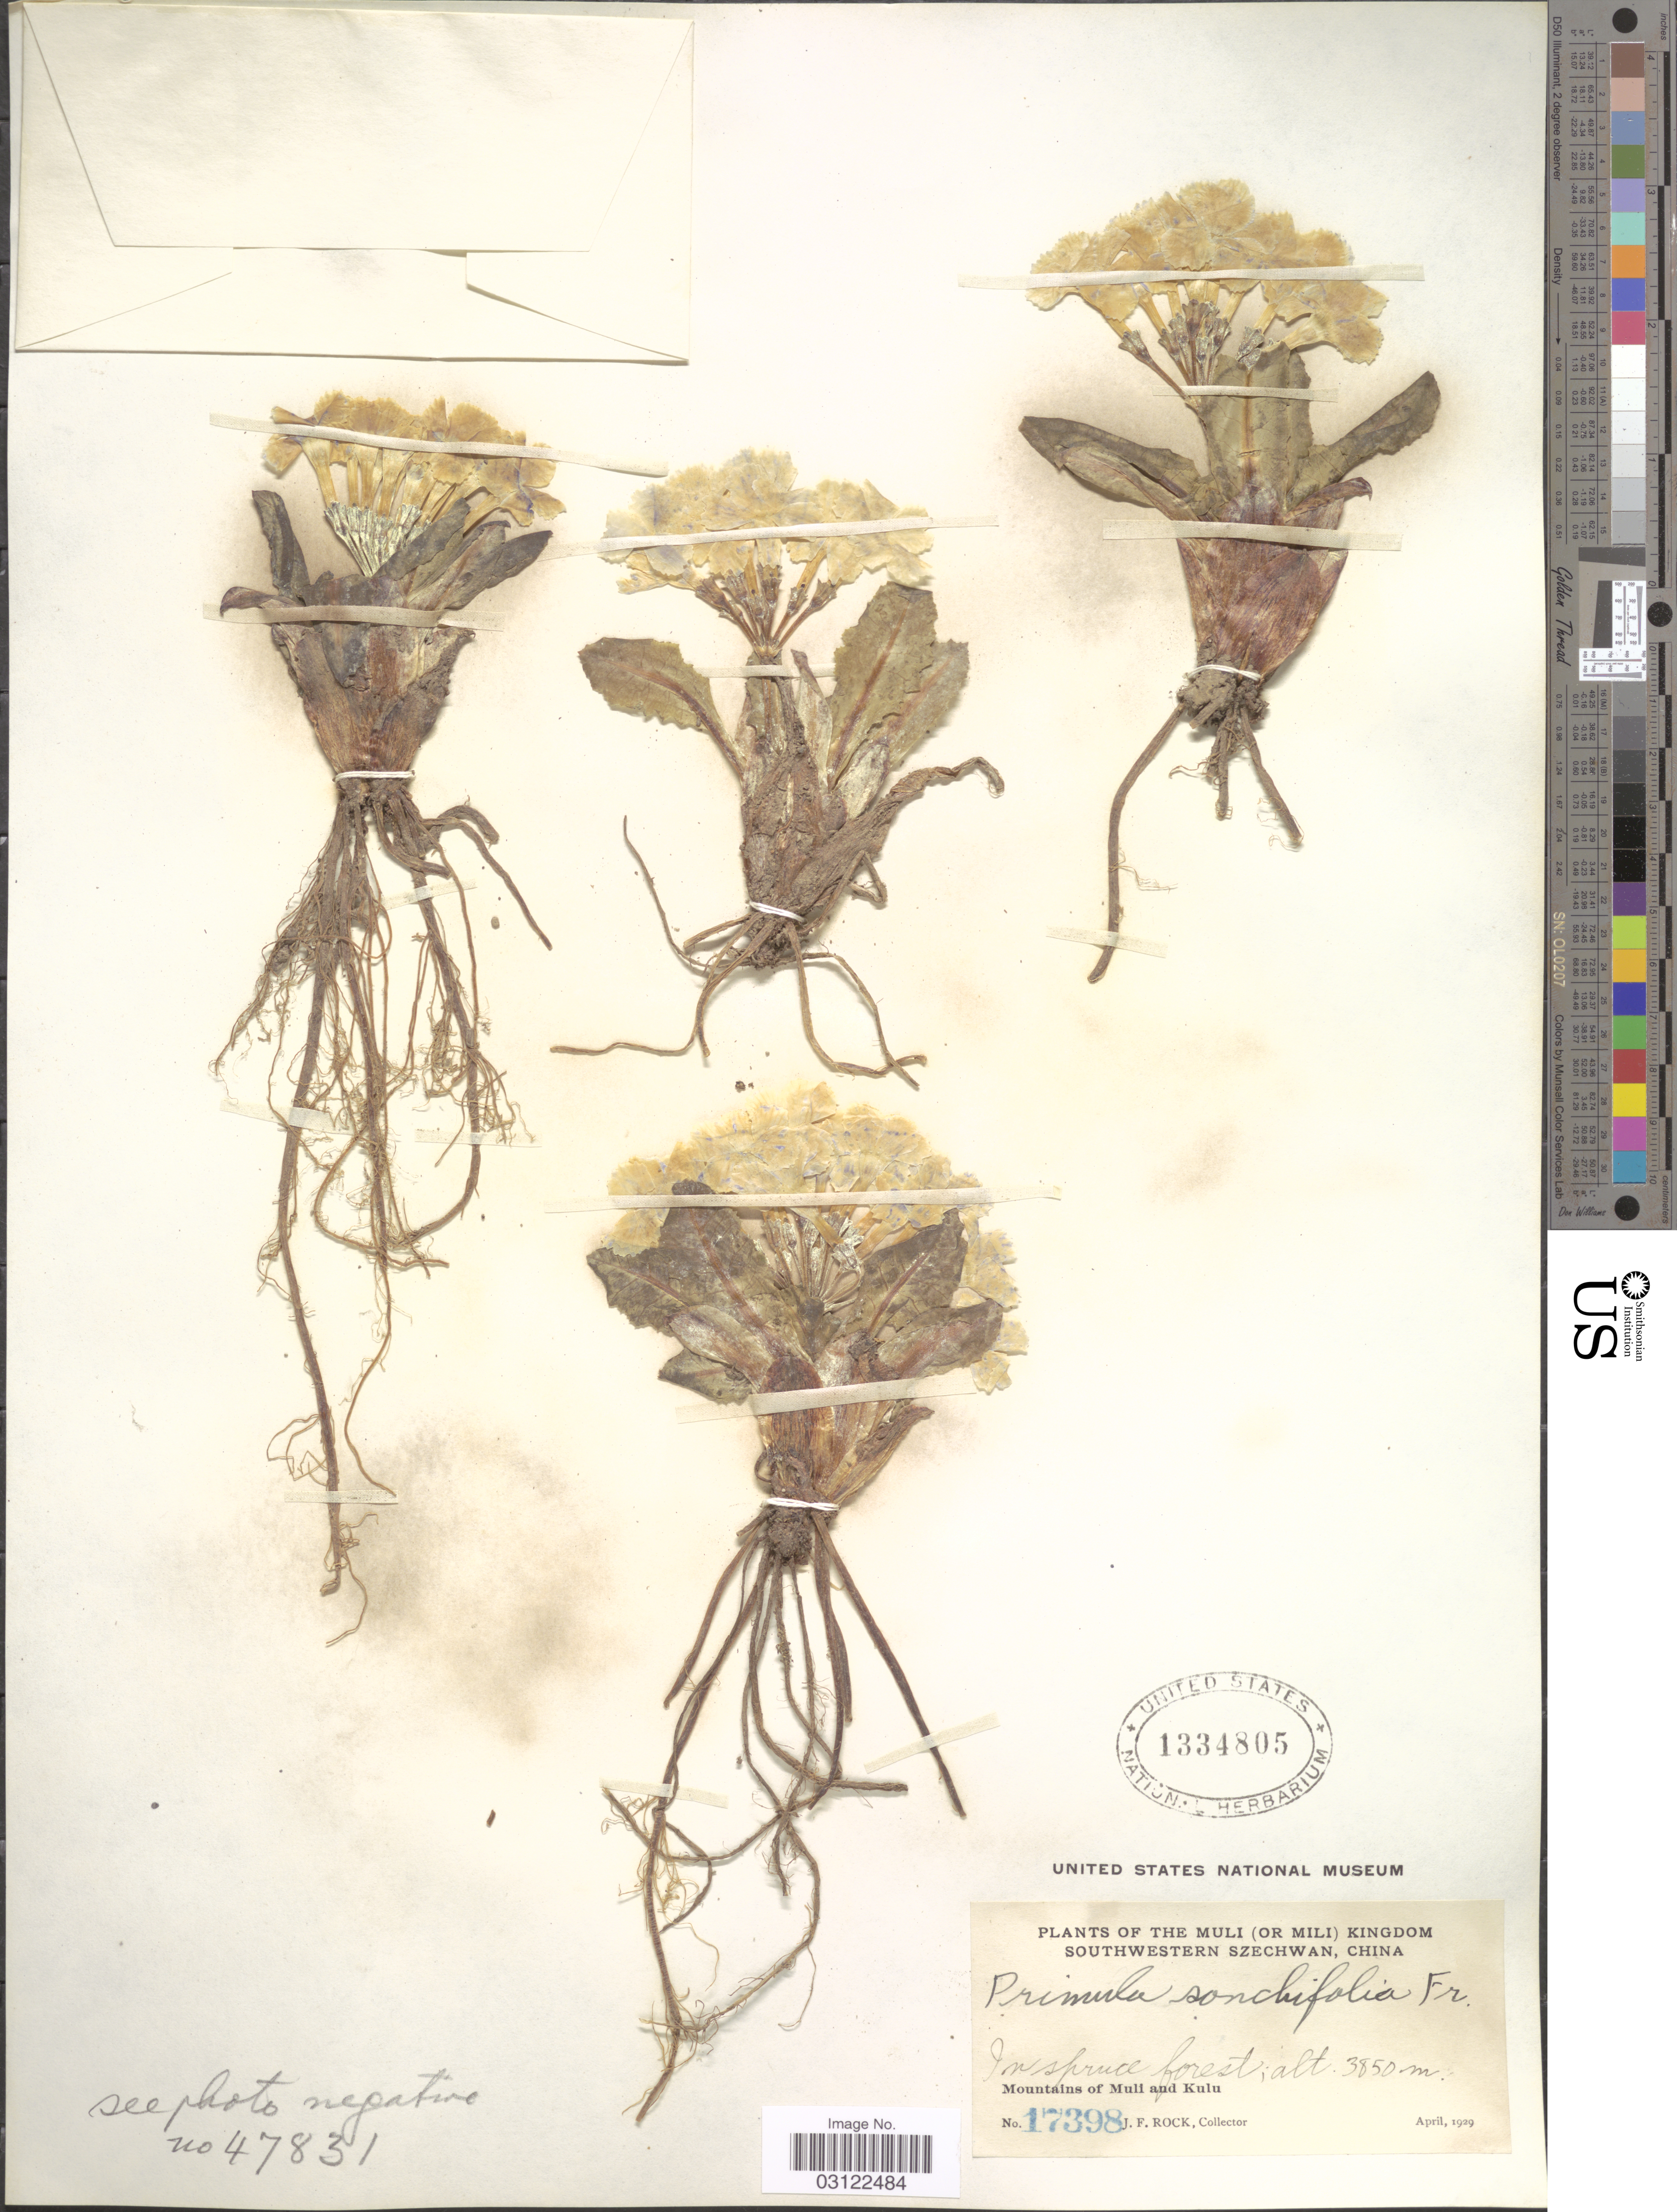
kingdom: Plantae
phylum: Tracheophyta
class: Magnoliopsida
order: Ericales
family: Primulaceae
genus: Primula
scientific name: Primula sonchifolia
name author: Franch.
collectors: J. Rock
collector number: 17398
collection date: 1929-04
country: China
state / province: Sichuan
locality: Muli (or Mili) Kingdom. Southwestern Szechwan. Mountains of Muli and Kulu.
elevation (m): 3850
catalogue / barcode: US 1334805